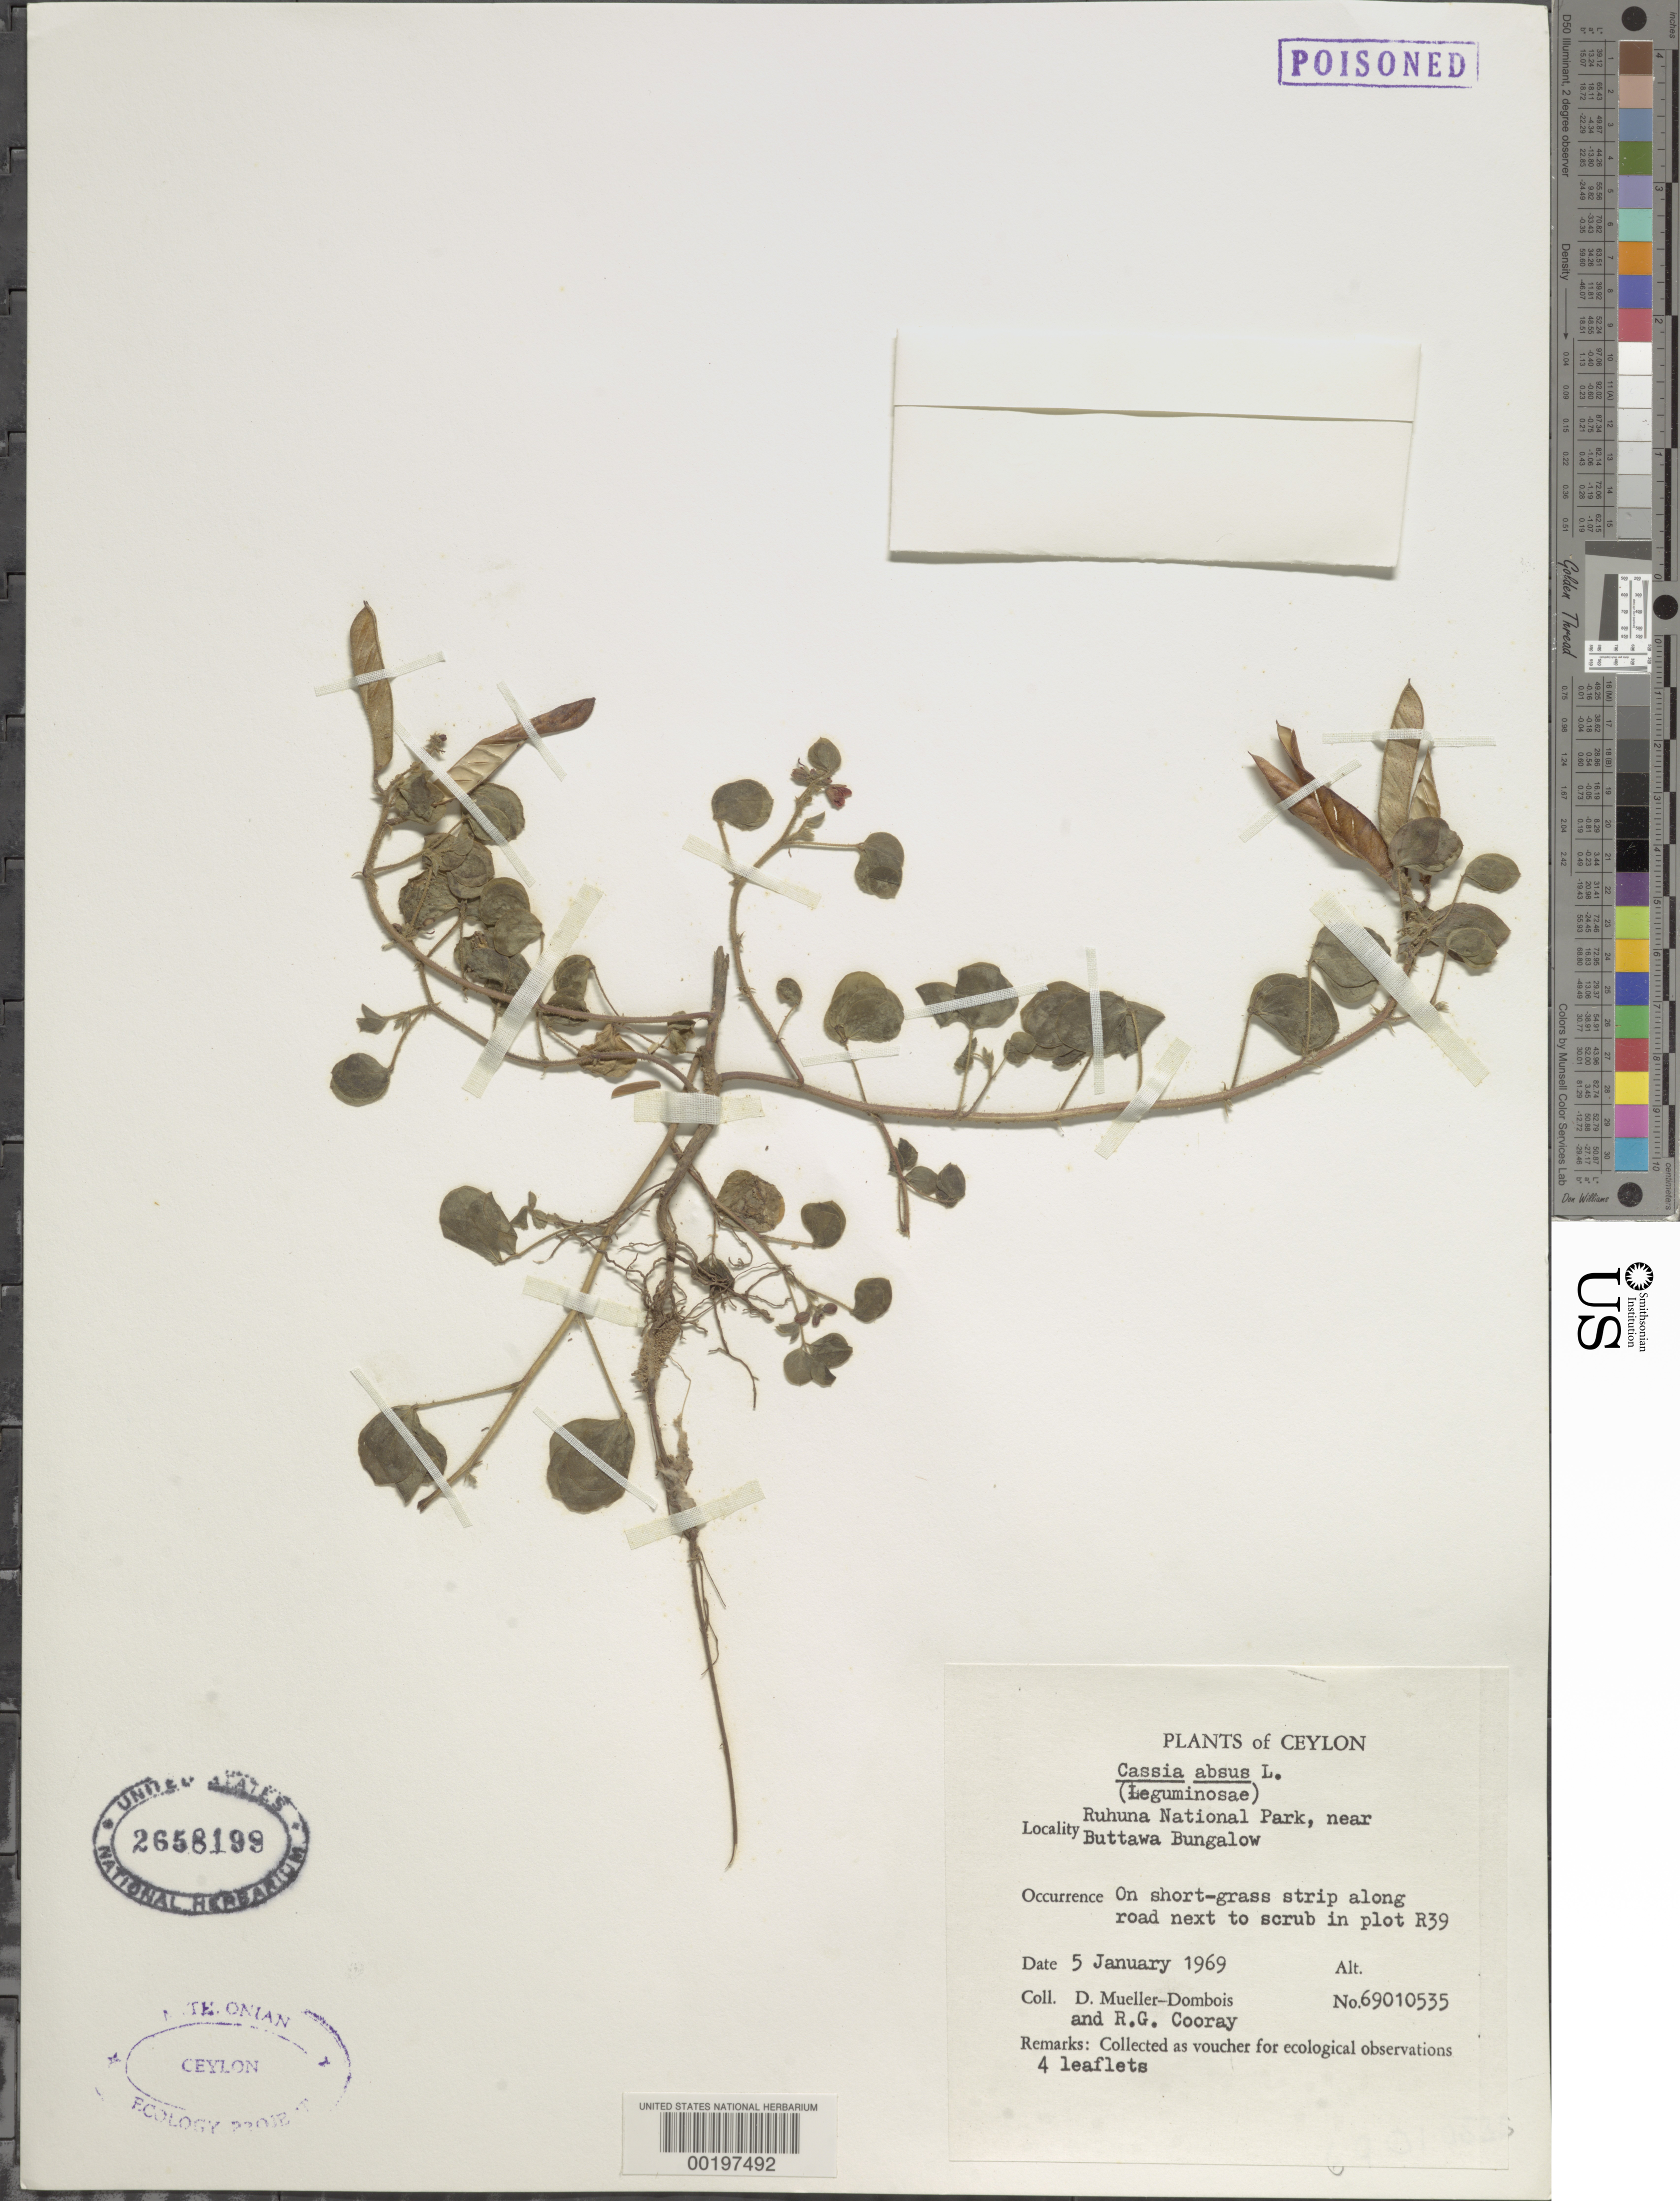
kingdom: Plantae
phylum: Tracheophyta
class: Magnoliopsida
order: Fabales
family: Fabaceae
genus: Chamaecrista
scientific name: Chamaecrista absus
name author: (L.) H.S. Irwin & Barneby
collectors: D. Mueller-Dombois & R. Cooray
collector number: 69010535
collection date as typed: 05 Jan 1969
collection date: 1969-01-05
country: Sri Lanka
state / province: Southern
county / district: Hambantota Dist.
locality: Ruhuna national park, near buttawa bungalow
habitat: On short grass strip along road next to scrub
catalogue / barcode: US 2658199